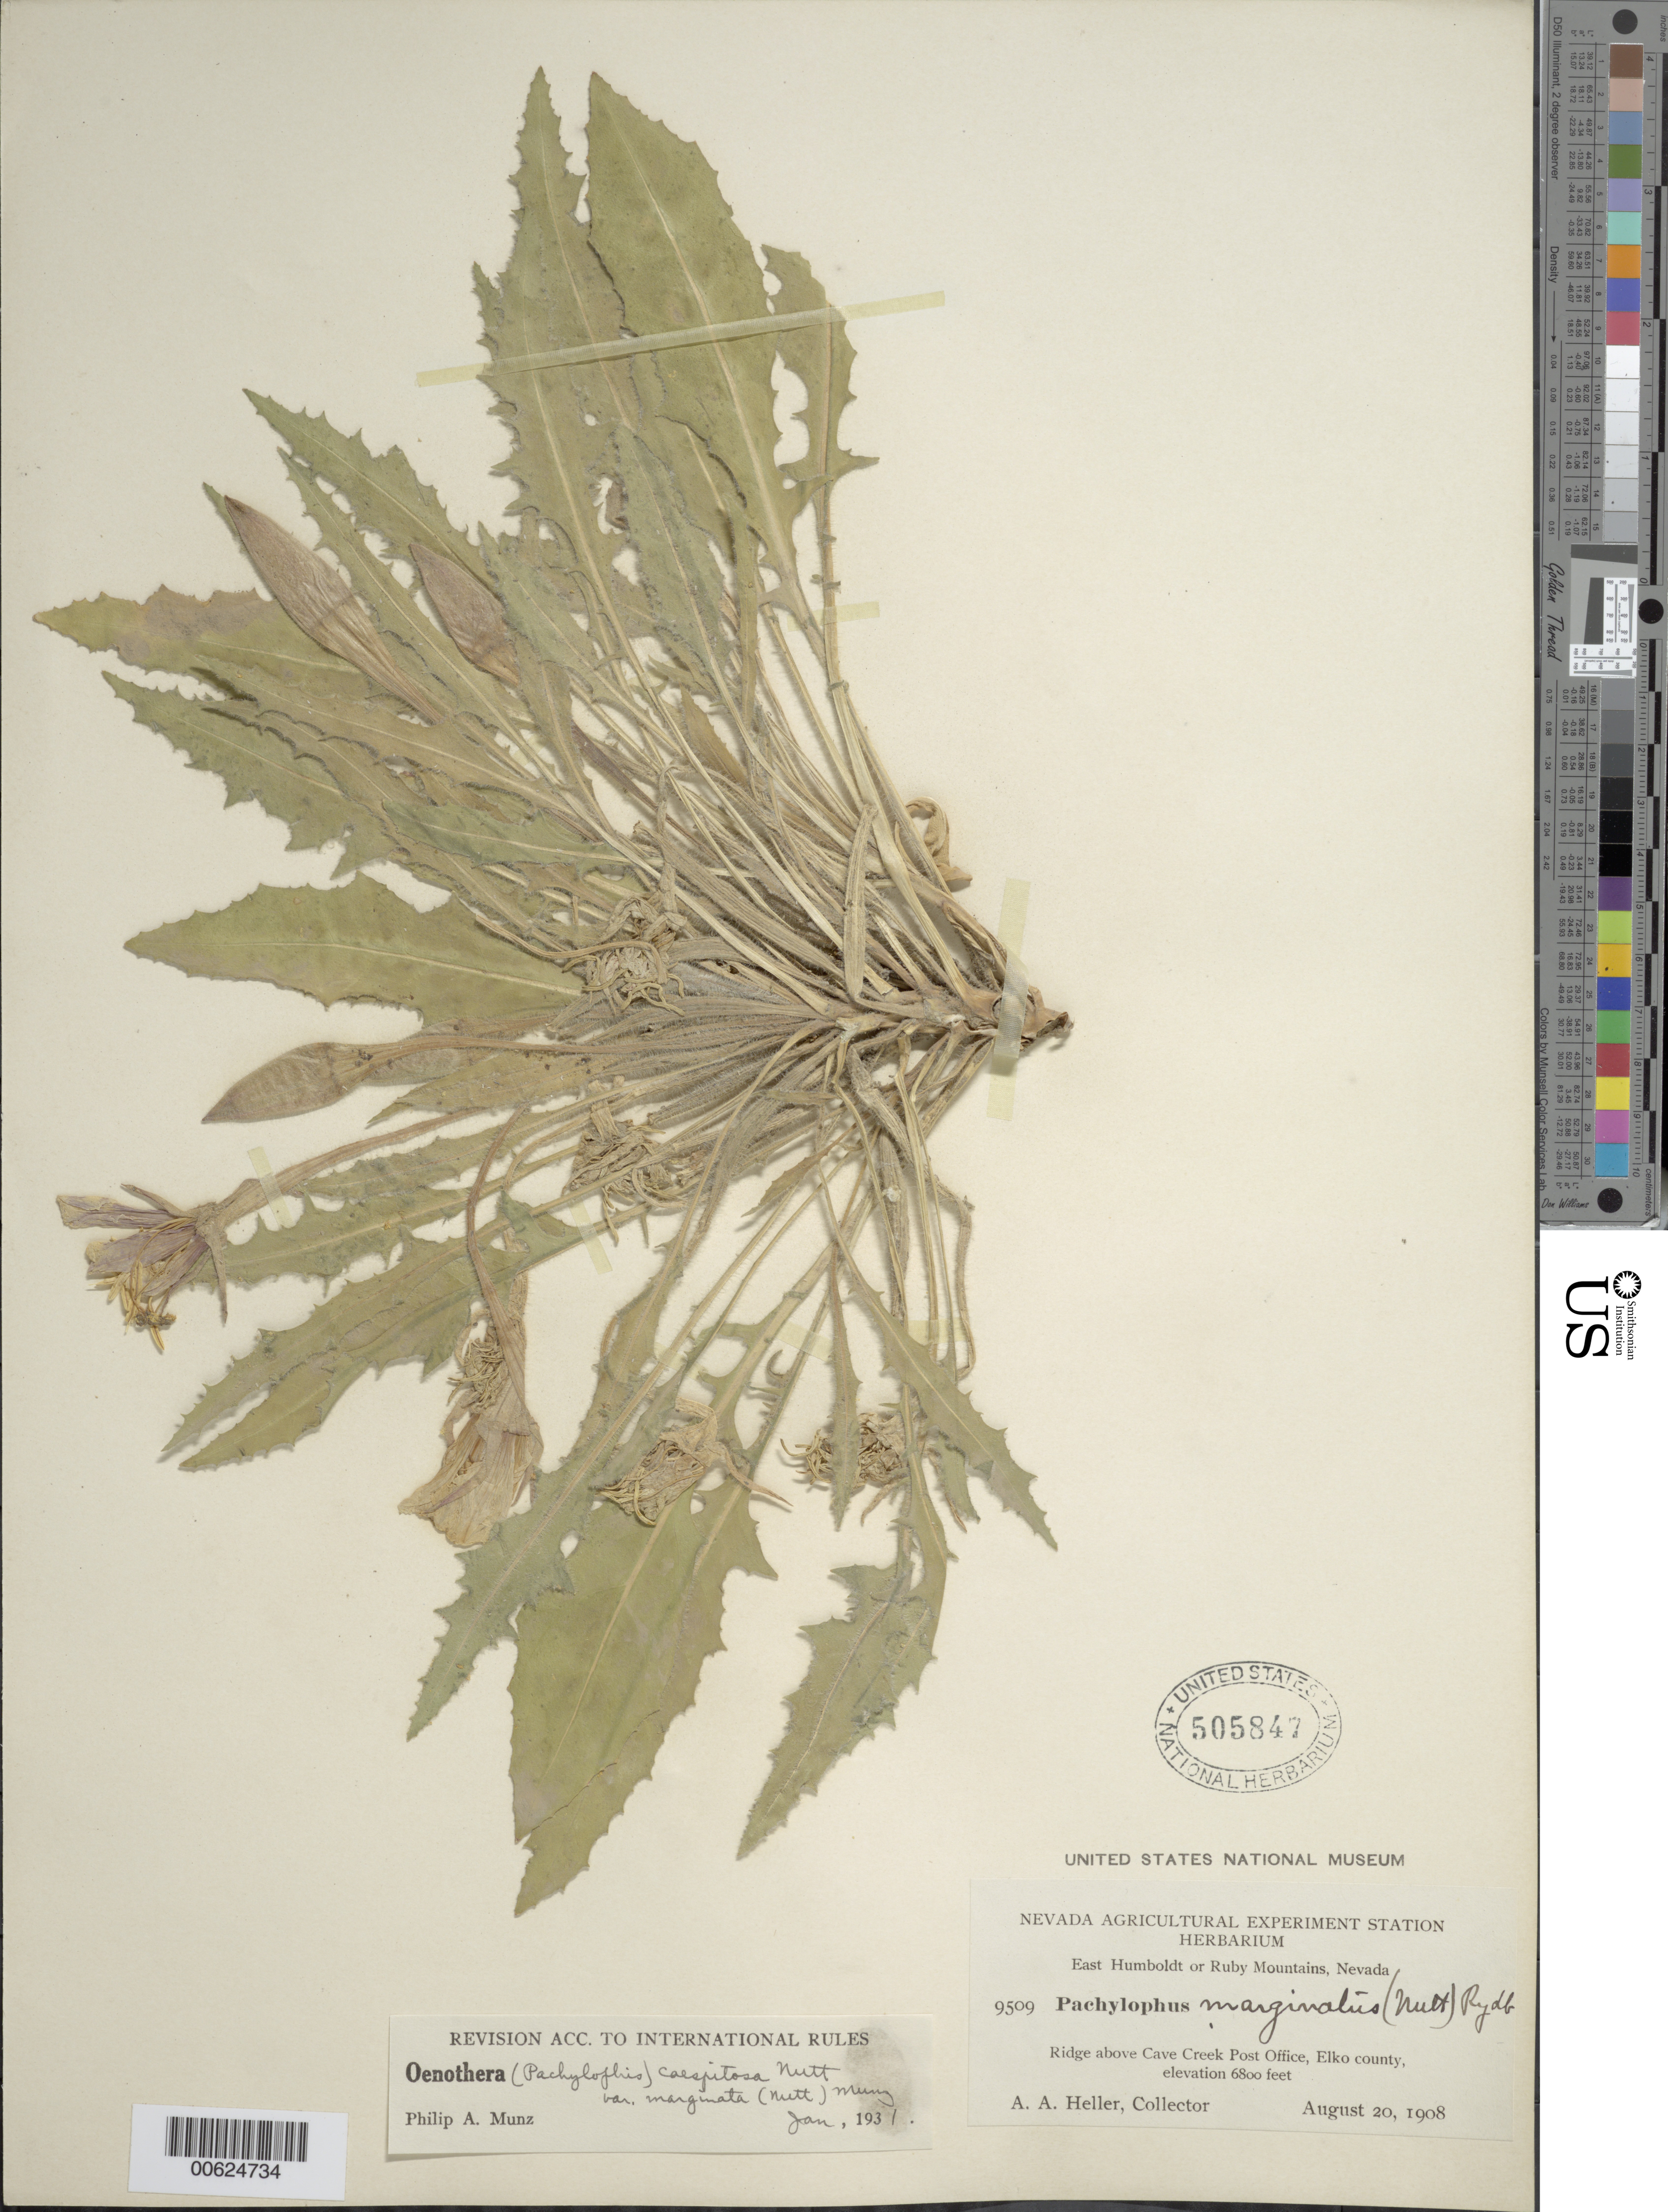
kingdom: Plantae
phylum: Tracheophyta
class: Magnoliopsida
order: Myrtales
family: Onagraceae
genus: Oenothera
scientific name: Oenothera cespitosa subsp. marginata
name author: (Nutt. ex Hook. & Arn.) Munz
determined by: Munz, Philip A.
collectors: A. A. Heller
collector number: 9509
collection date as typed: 20 Aug 1908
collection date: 1908-08-20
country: United States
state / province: Nevada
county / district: Elko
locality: E Humboldt or Ruby Mountains, above Cave Creek Post Office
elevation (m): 2073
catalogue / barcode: US 505847